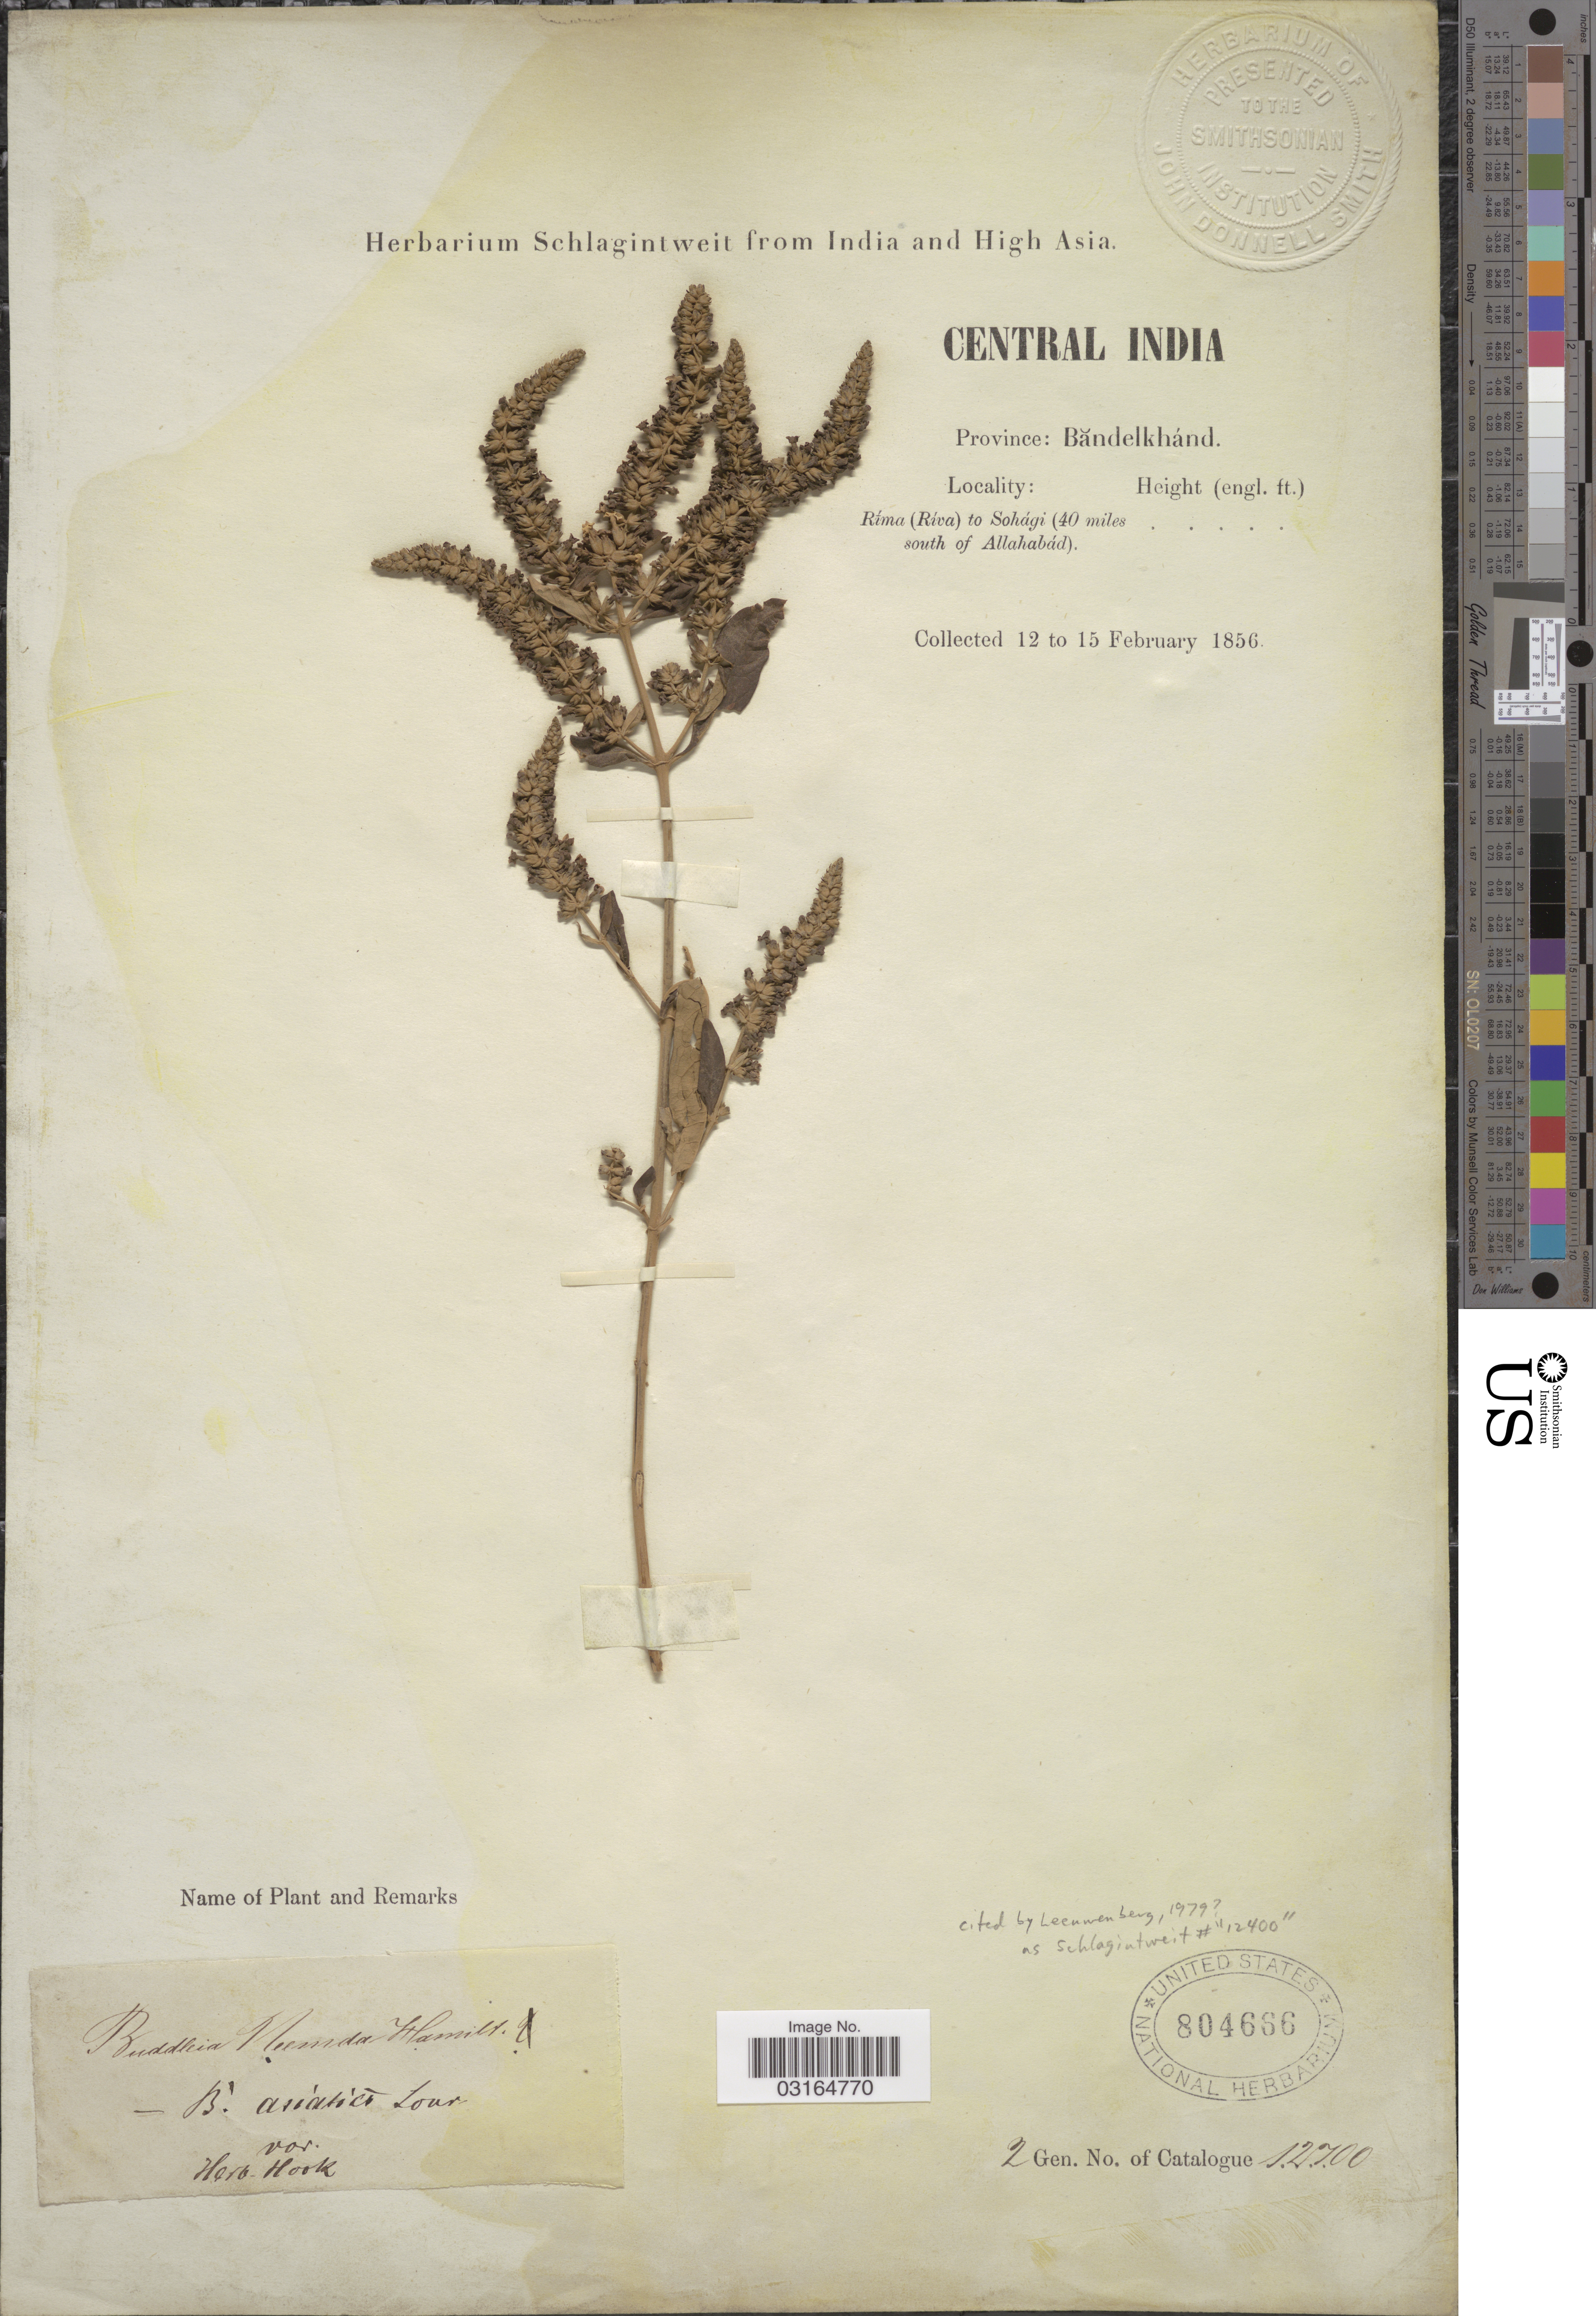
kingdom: Plantae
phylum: Tracheophyta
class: Magnoliopsida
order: Lamiales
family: Scrophulariaceae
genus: Buddleja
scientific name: Buddleja asiatica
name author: Lour.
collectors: ex herb. Schlagintweit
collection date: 1856-02-12/1856-02-15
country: India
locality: Central India. Bandelkhánd. Rima (Riva) to Sohági (40 miles south of Allahabád).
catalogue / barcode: US 804666